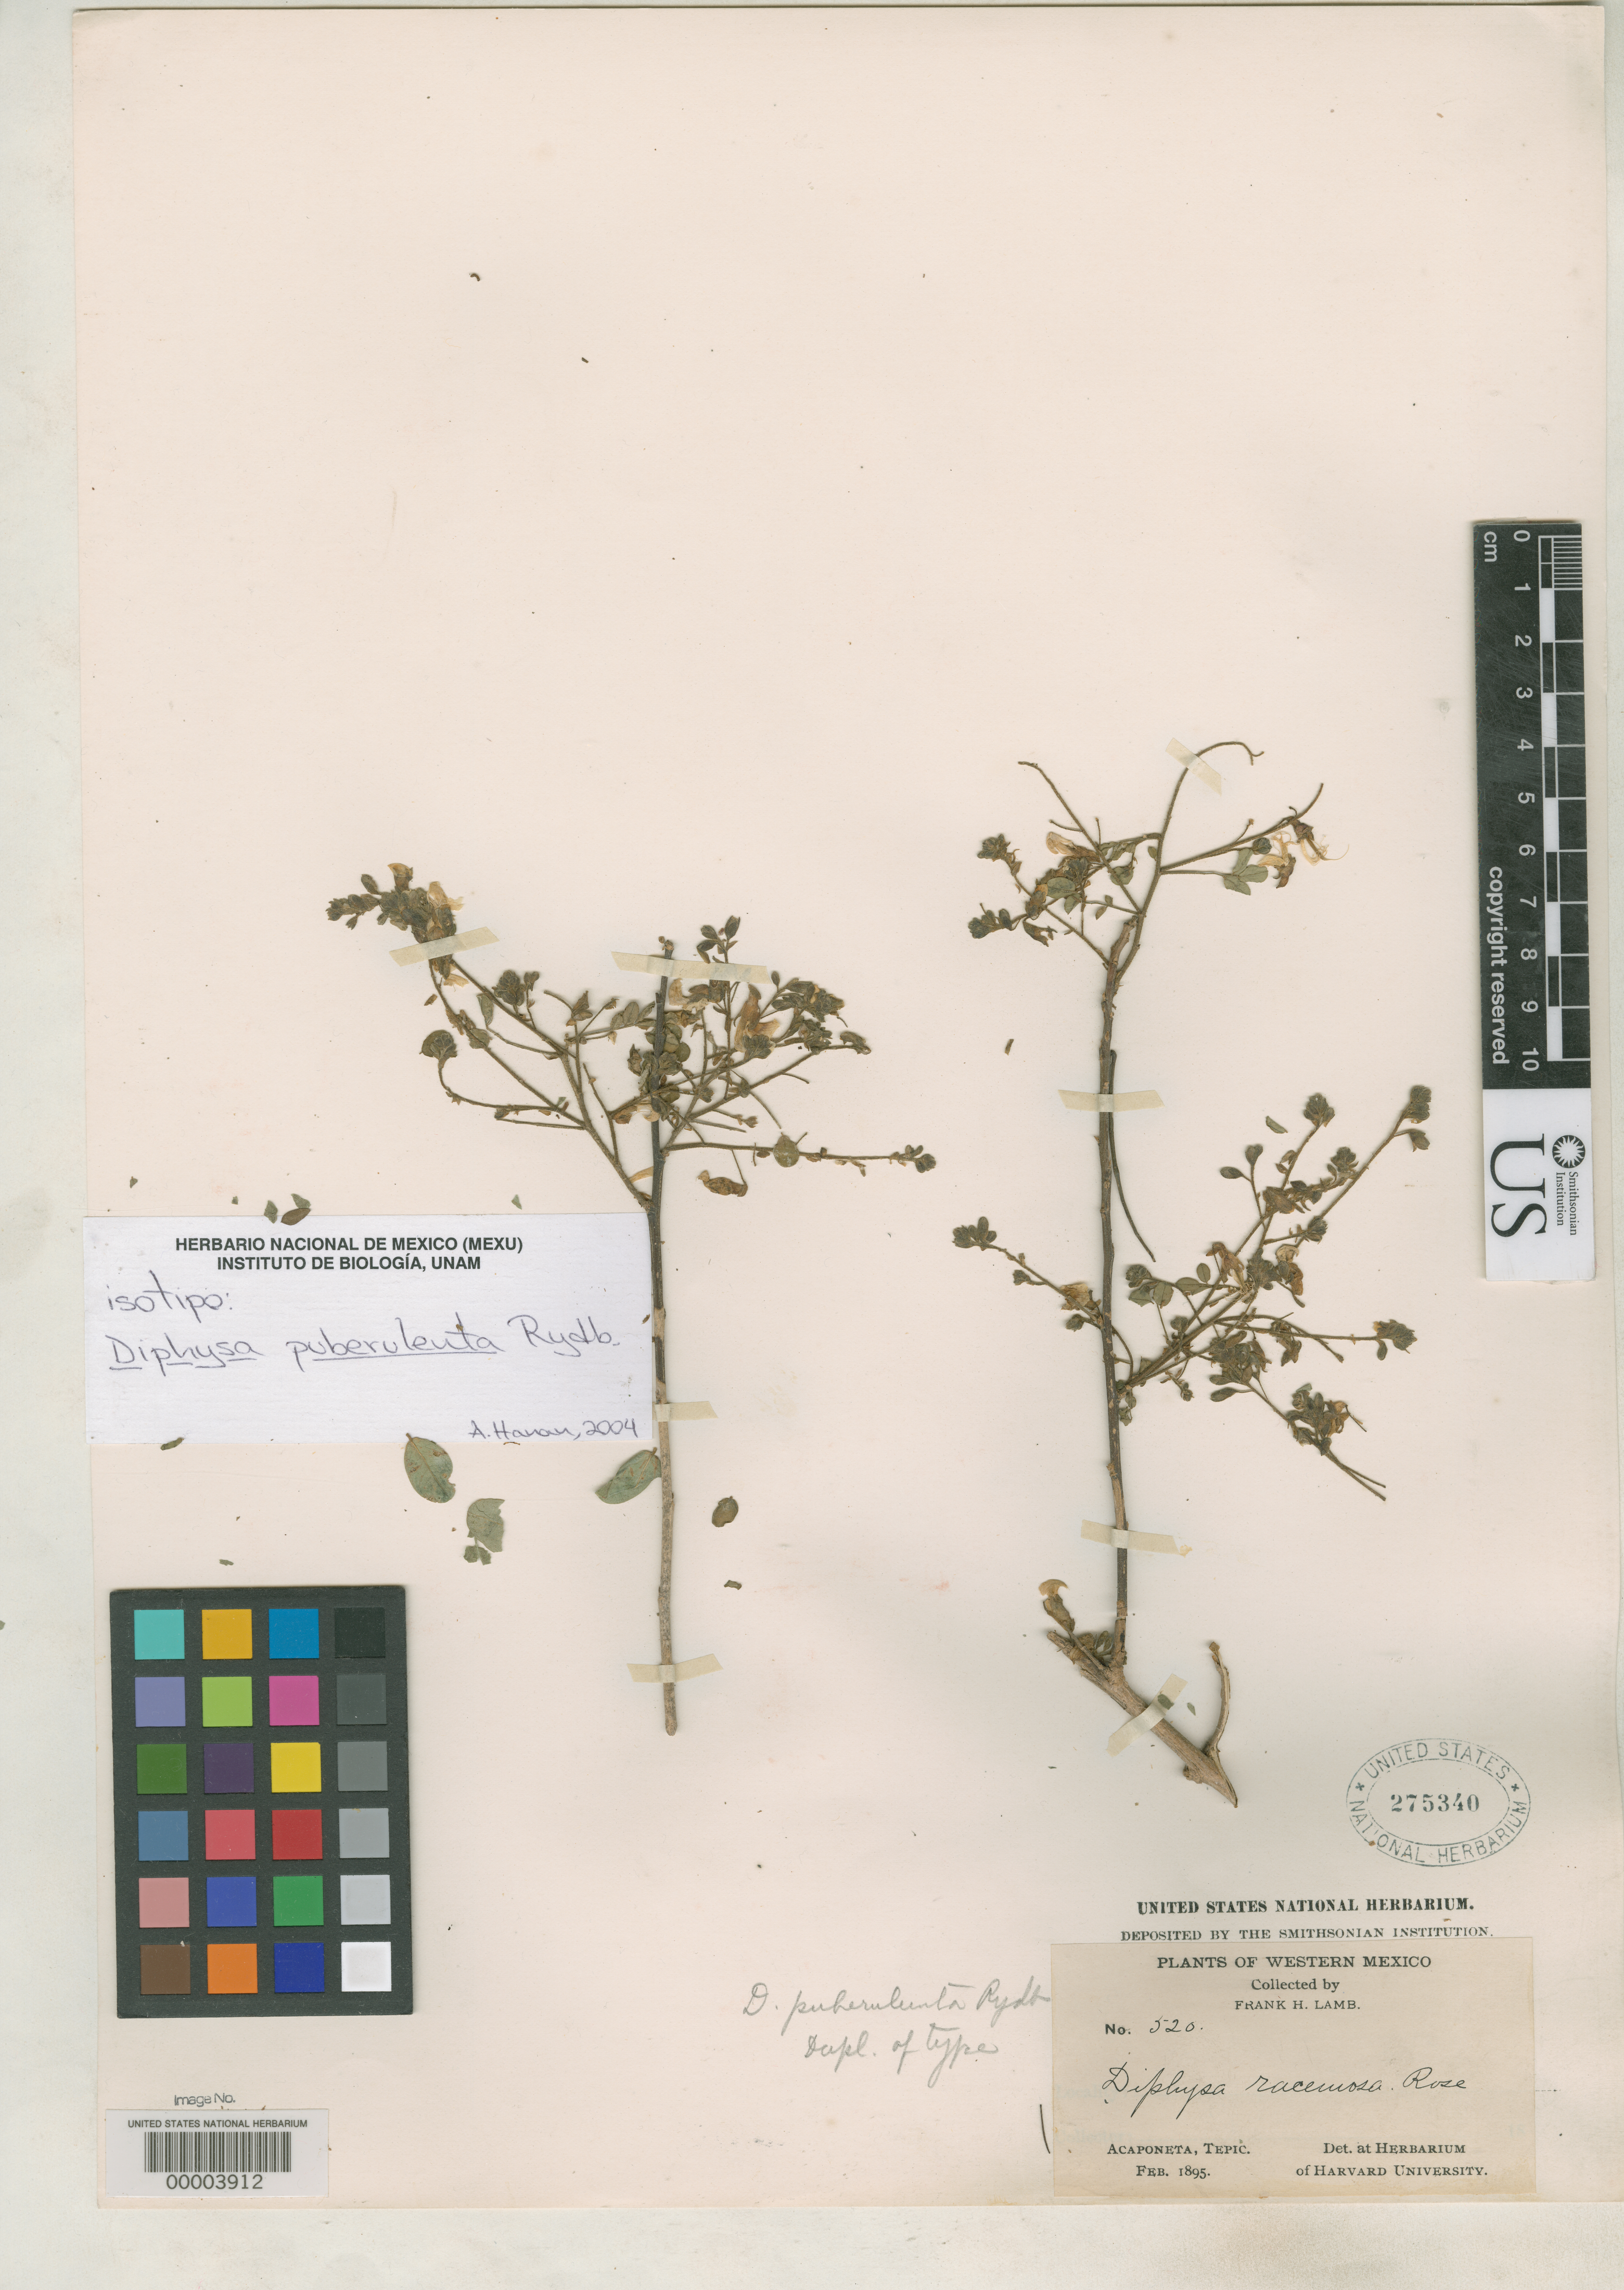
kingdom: Plantae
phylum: Tracheophyta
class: Magnoliopsida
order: Fabales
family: Fabaceae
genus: Diphysa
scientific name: Diphysa puberulenta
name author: Rydb.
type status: Isotype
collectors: F. H. Lamb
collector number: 520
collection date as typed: Feb 1895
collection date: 1895-02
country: Mexico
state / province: Nayarit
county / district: Acaponeta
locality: Acaponeta, Tepic Territory [now Nayarit].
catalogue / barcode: US 275340